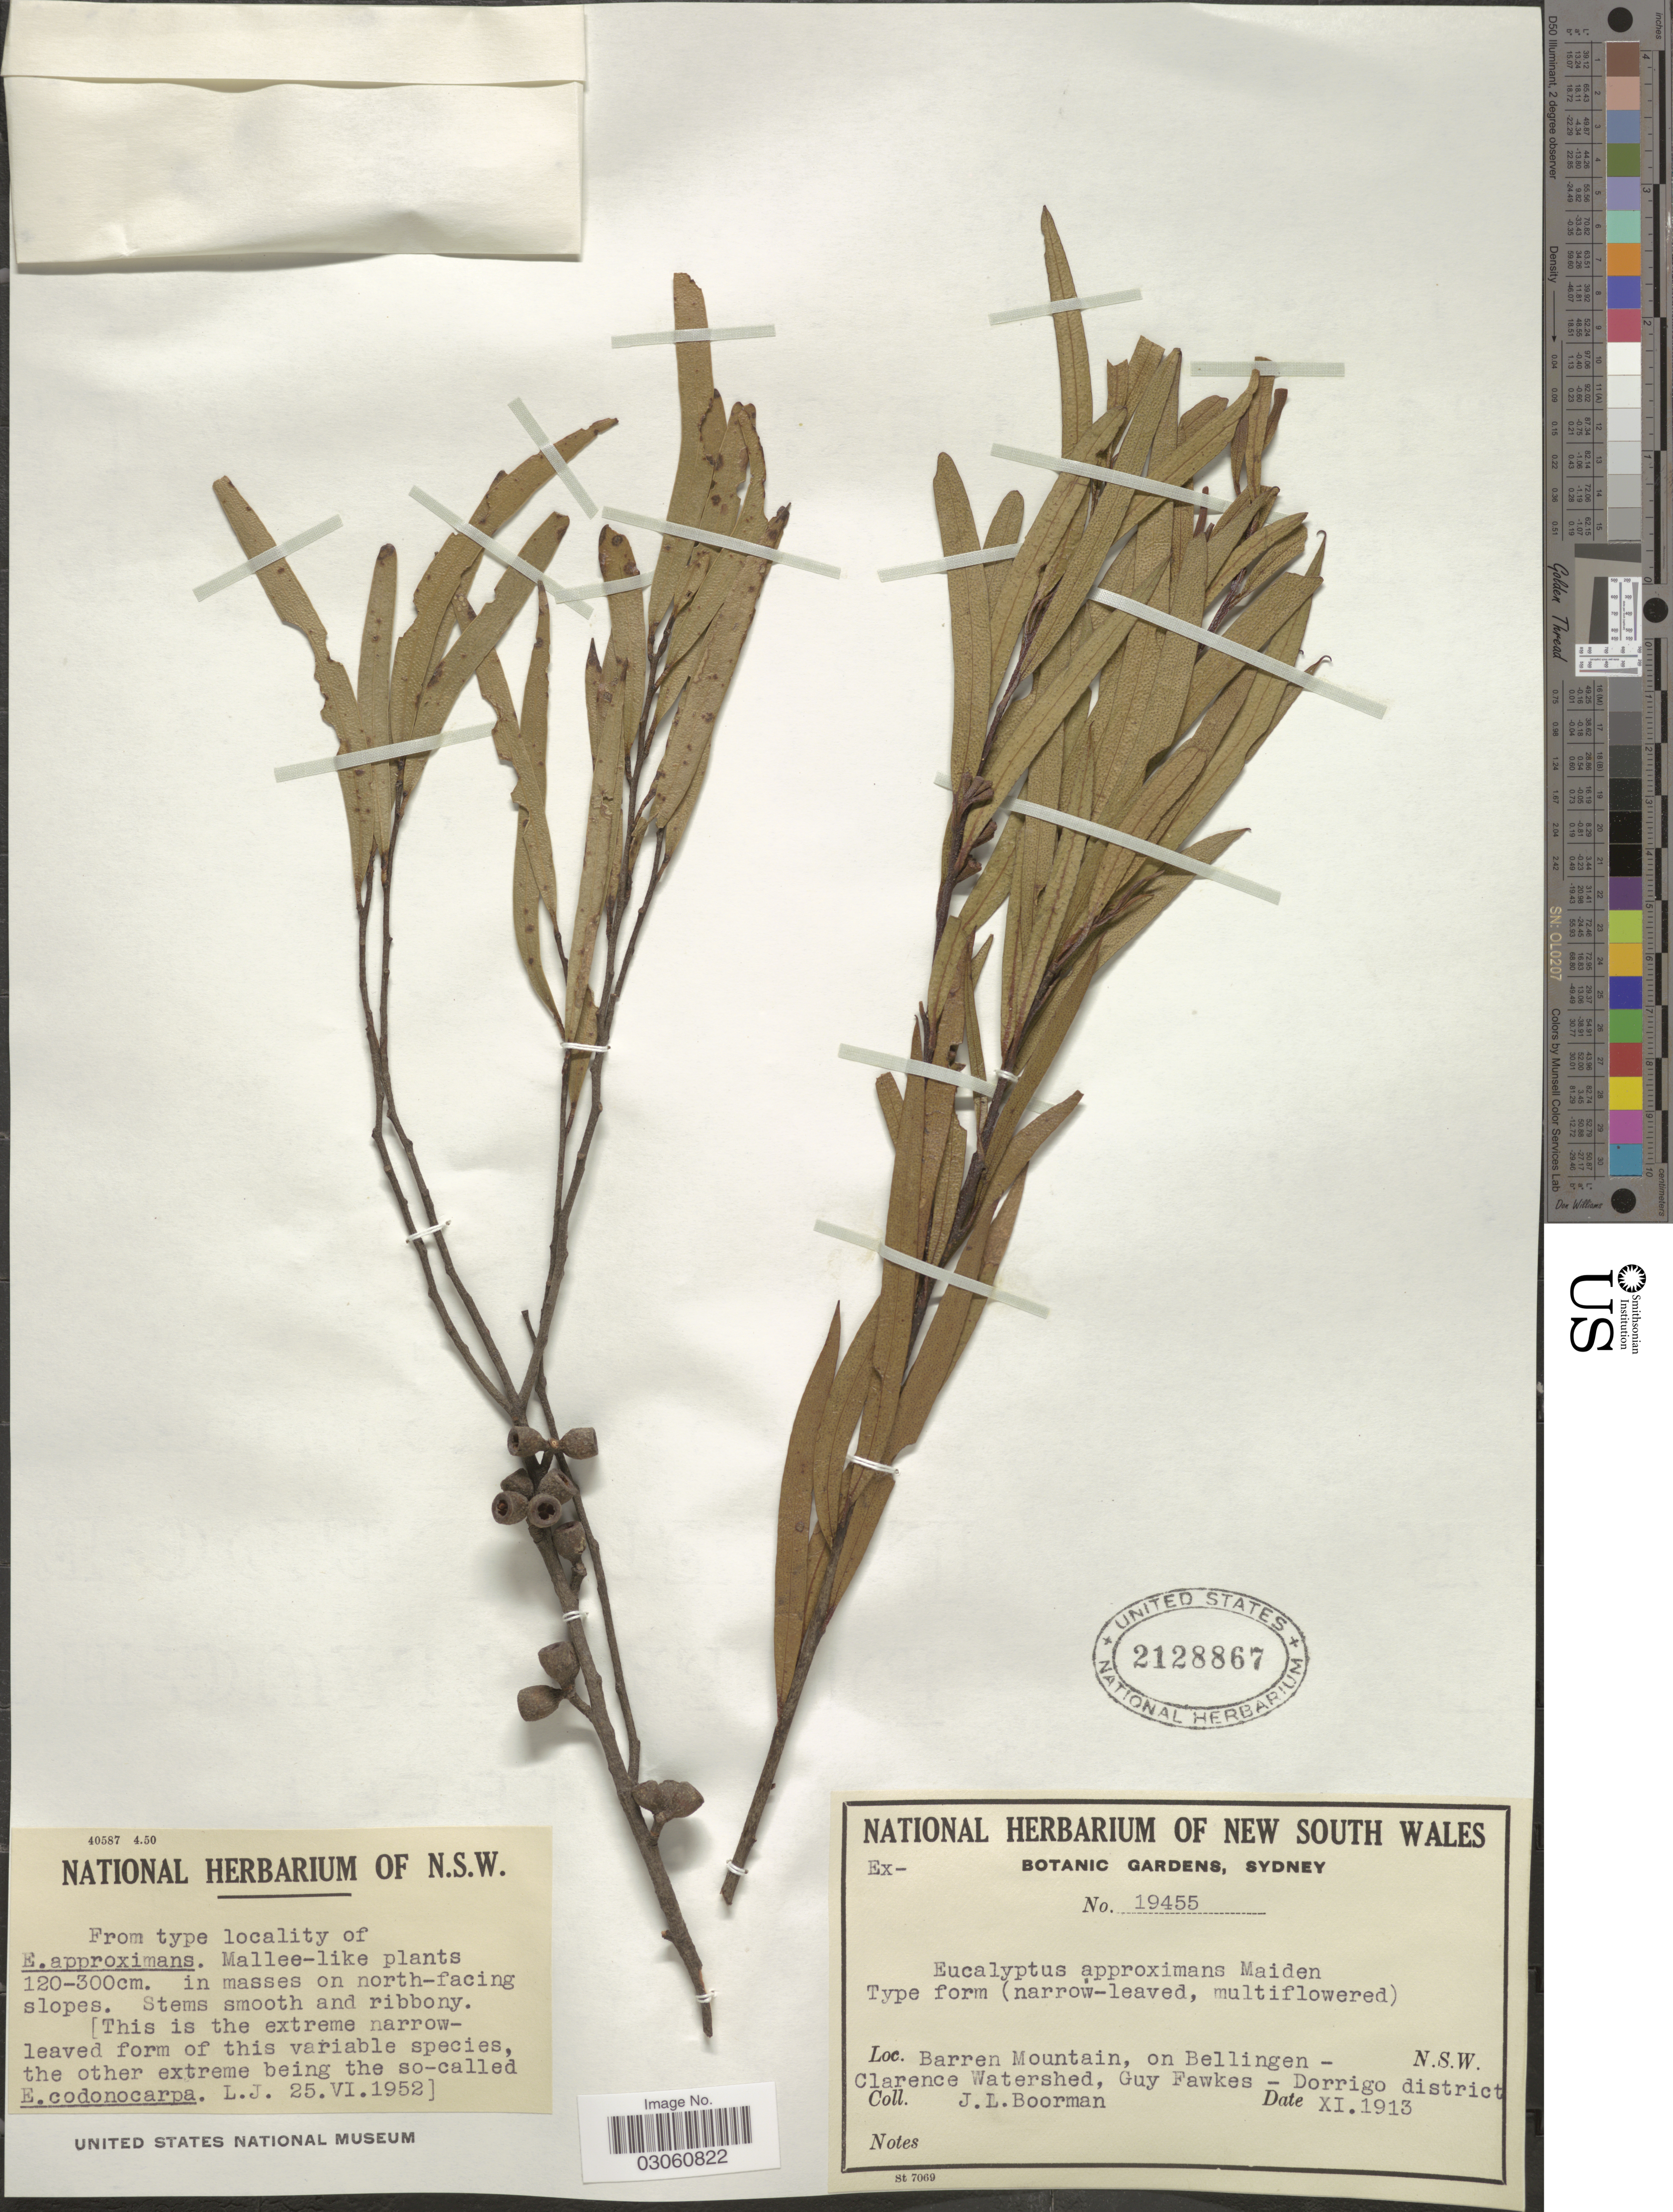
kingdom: Plantae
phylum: Tracheophyta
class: Magnoliopsida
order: Myrtales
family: Myrtaceae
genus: Eucalyptus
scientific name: Eucalyptus approximans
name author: Maiden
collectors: J. Boorman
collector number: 19455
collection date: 1913-11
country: Australia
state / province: New South Wales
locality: Barren Mountain, on Bellingen, Clarence Watershed, Guy Fawkes - Dorrigo district.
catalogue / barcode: US 2128867